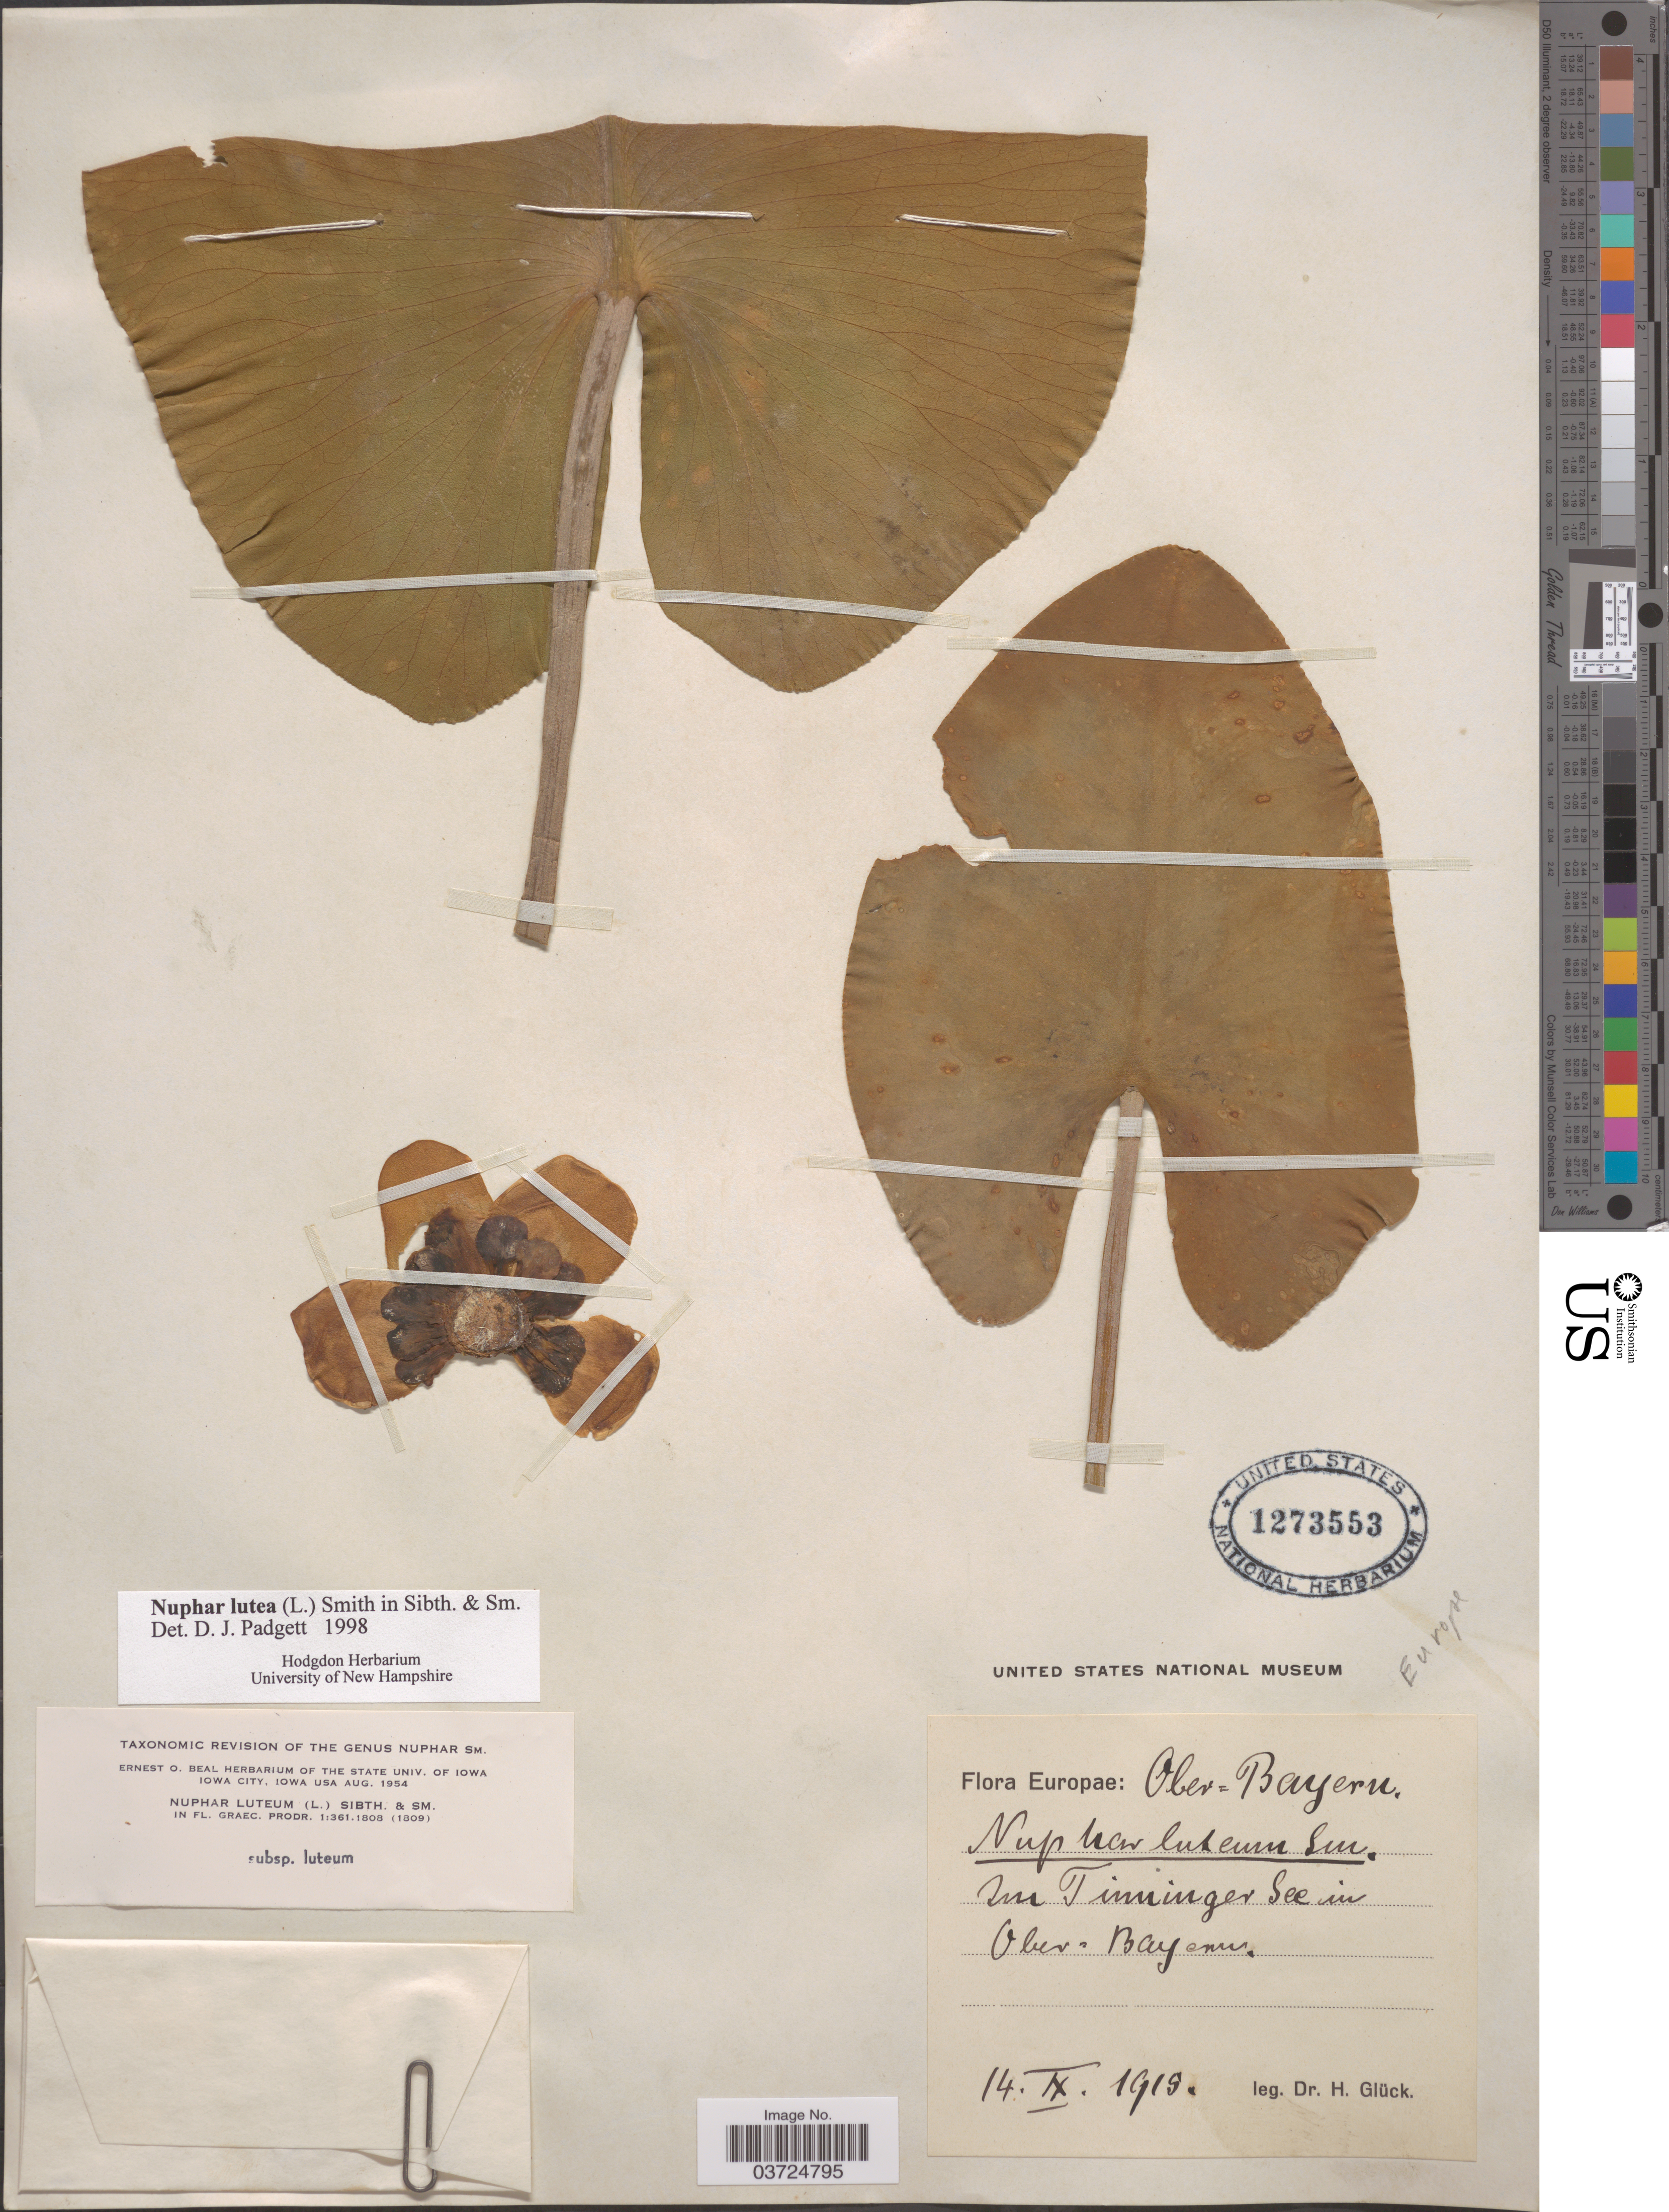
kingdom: Plantae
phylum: Tracheophyta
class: Magnoliopsida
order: Nymphaeales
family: Nymphaeaceae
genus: Nuphar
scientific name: Nuphar lutea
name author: (L.) Sm.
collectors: H. Glück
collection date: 1918-09-14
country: Germany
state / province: Bayern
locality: Ober=Bayern. Im Tinninger See in Ober-Bayern. Europe.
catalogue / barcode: US 1273553